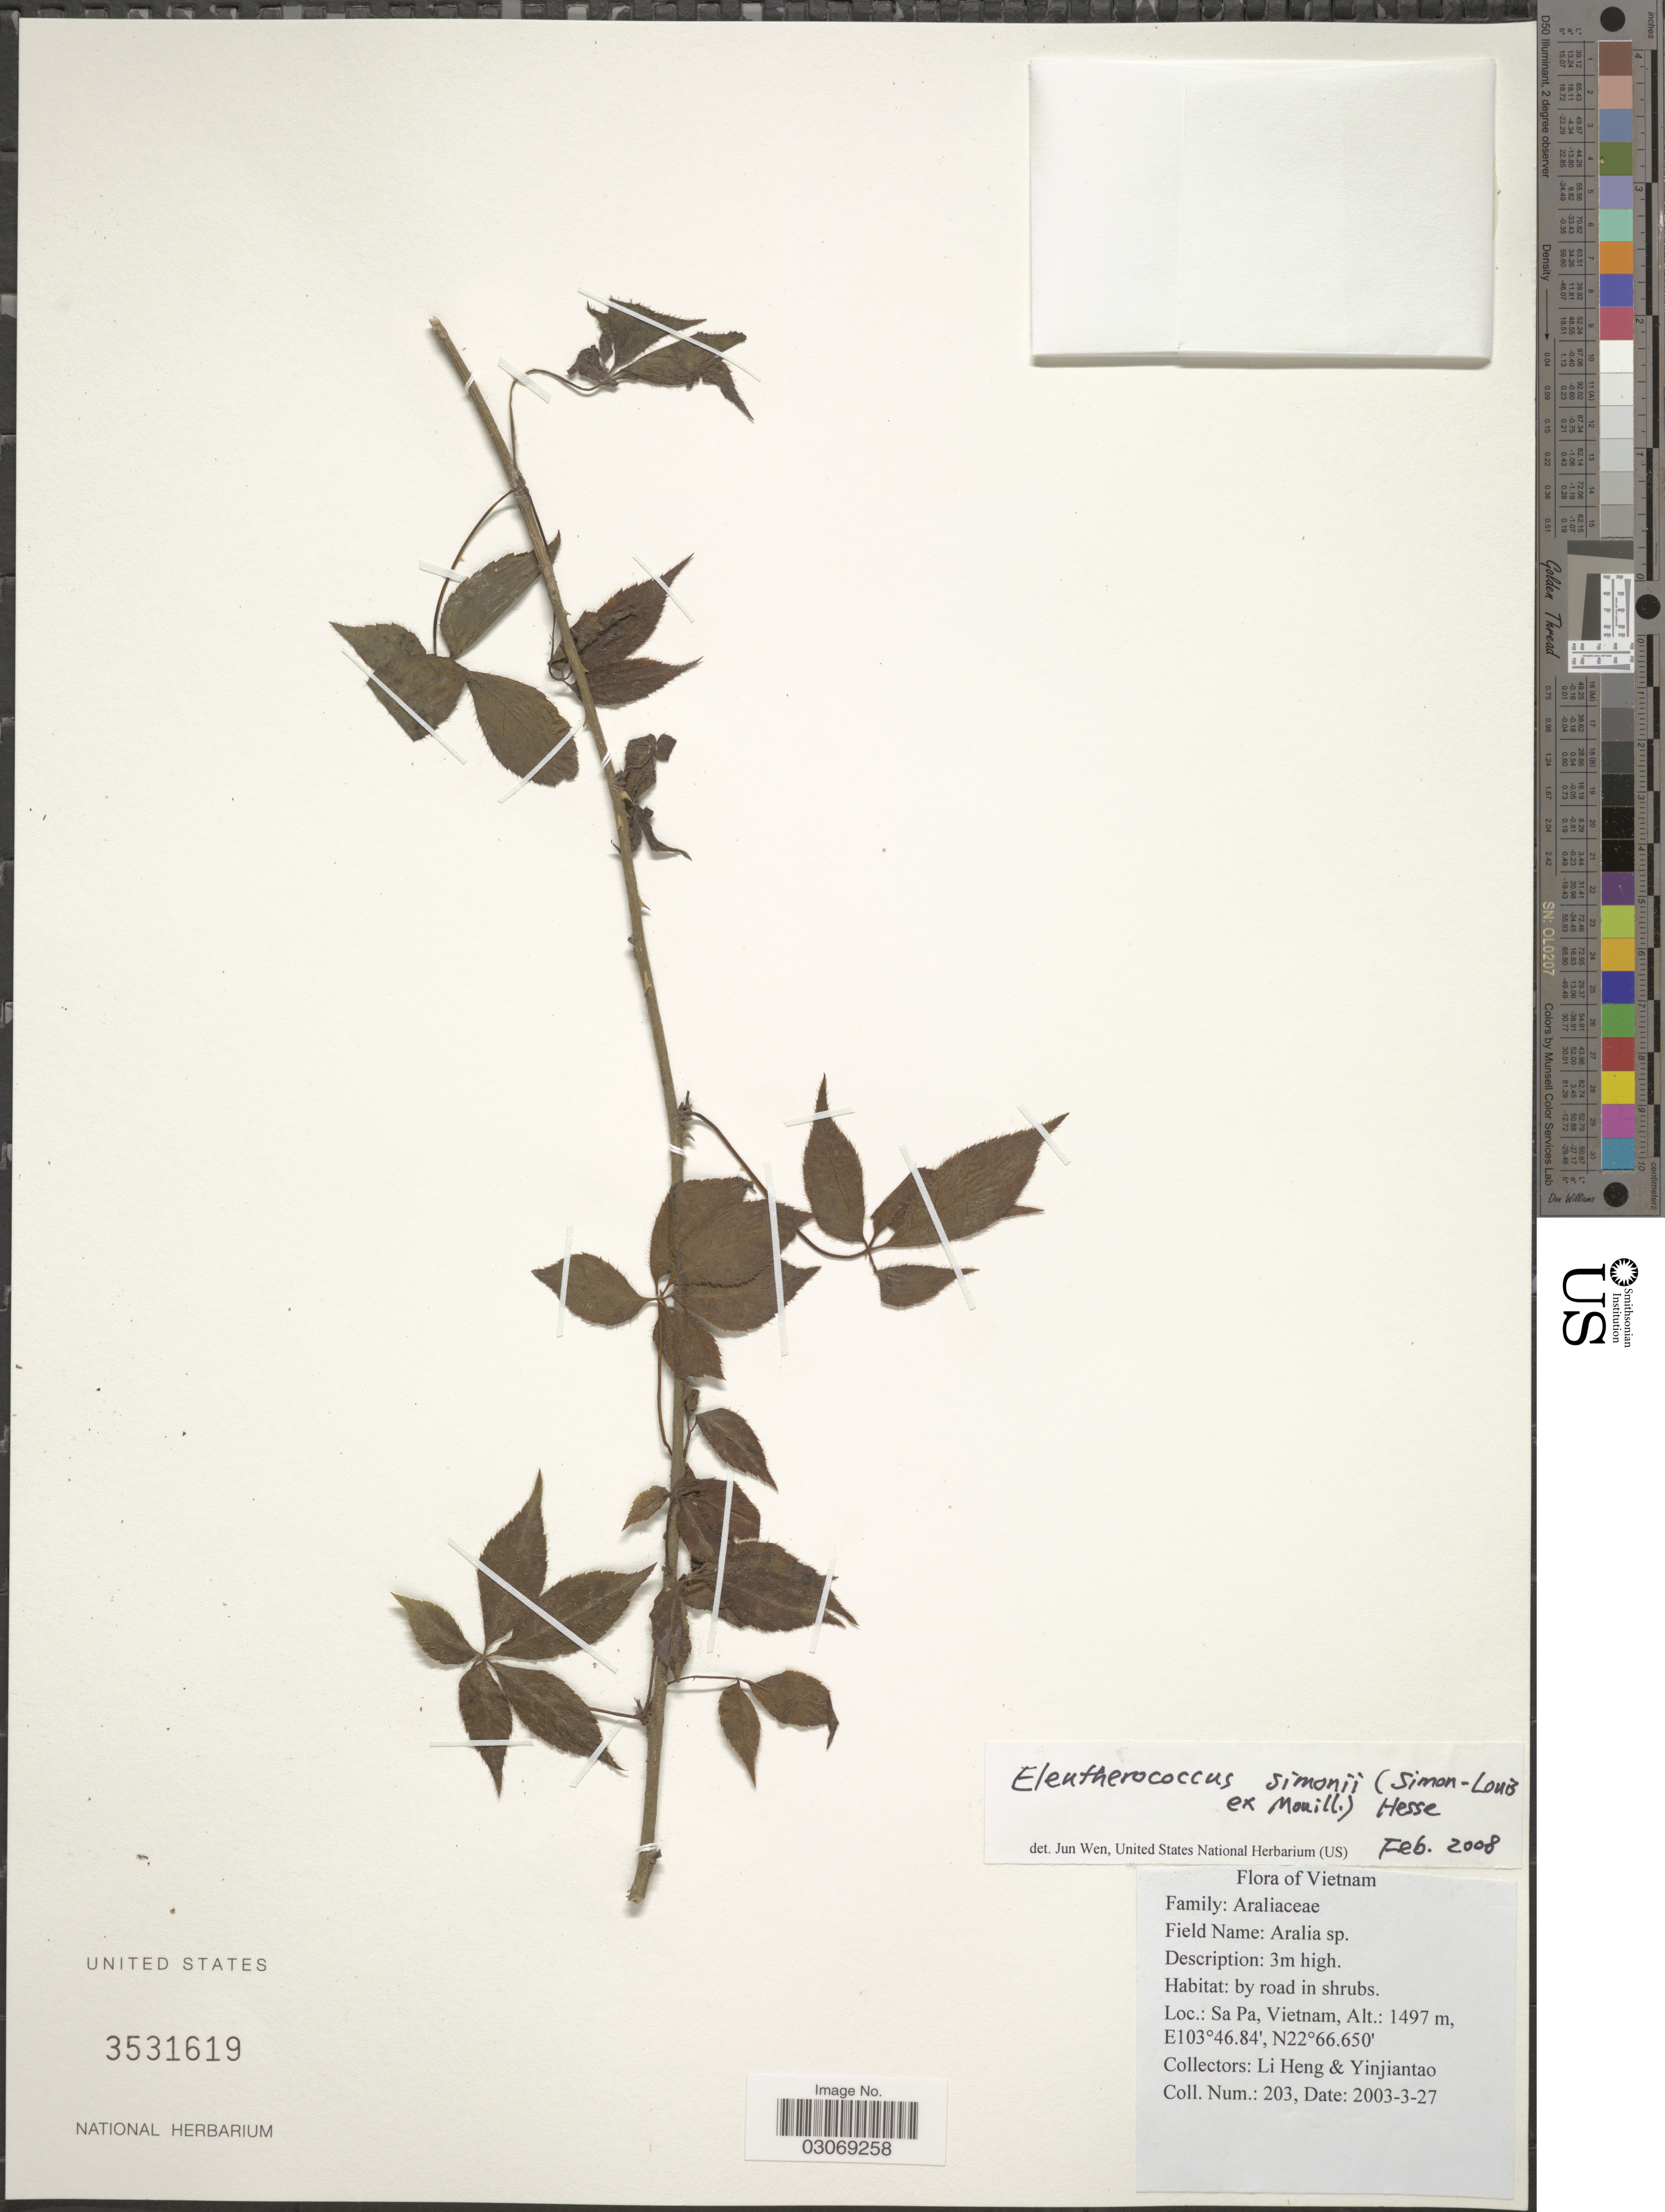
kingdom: Plantae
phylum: Tracheophyta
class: Magnoliopsida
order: Apiales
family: Araliaceae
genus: Eleutherococcus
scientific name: Eleutherococcus simonii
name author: Simon-Louis ex Mouill.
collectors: L. Heng & Yinjiantao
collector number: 203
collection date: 2003-03-27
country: Vietnam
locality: Sa Pa.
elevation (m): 1497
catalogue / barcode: US 3531619